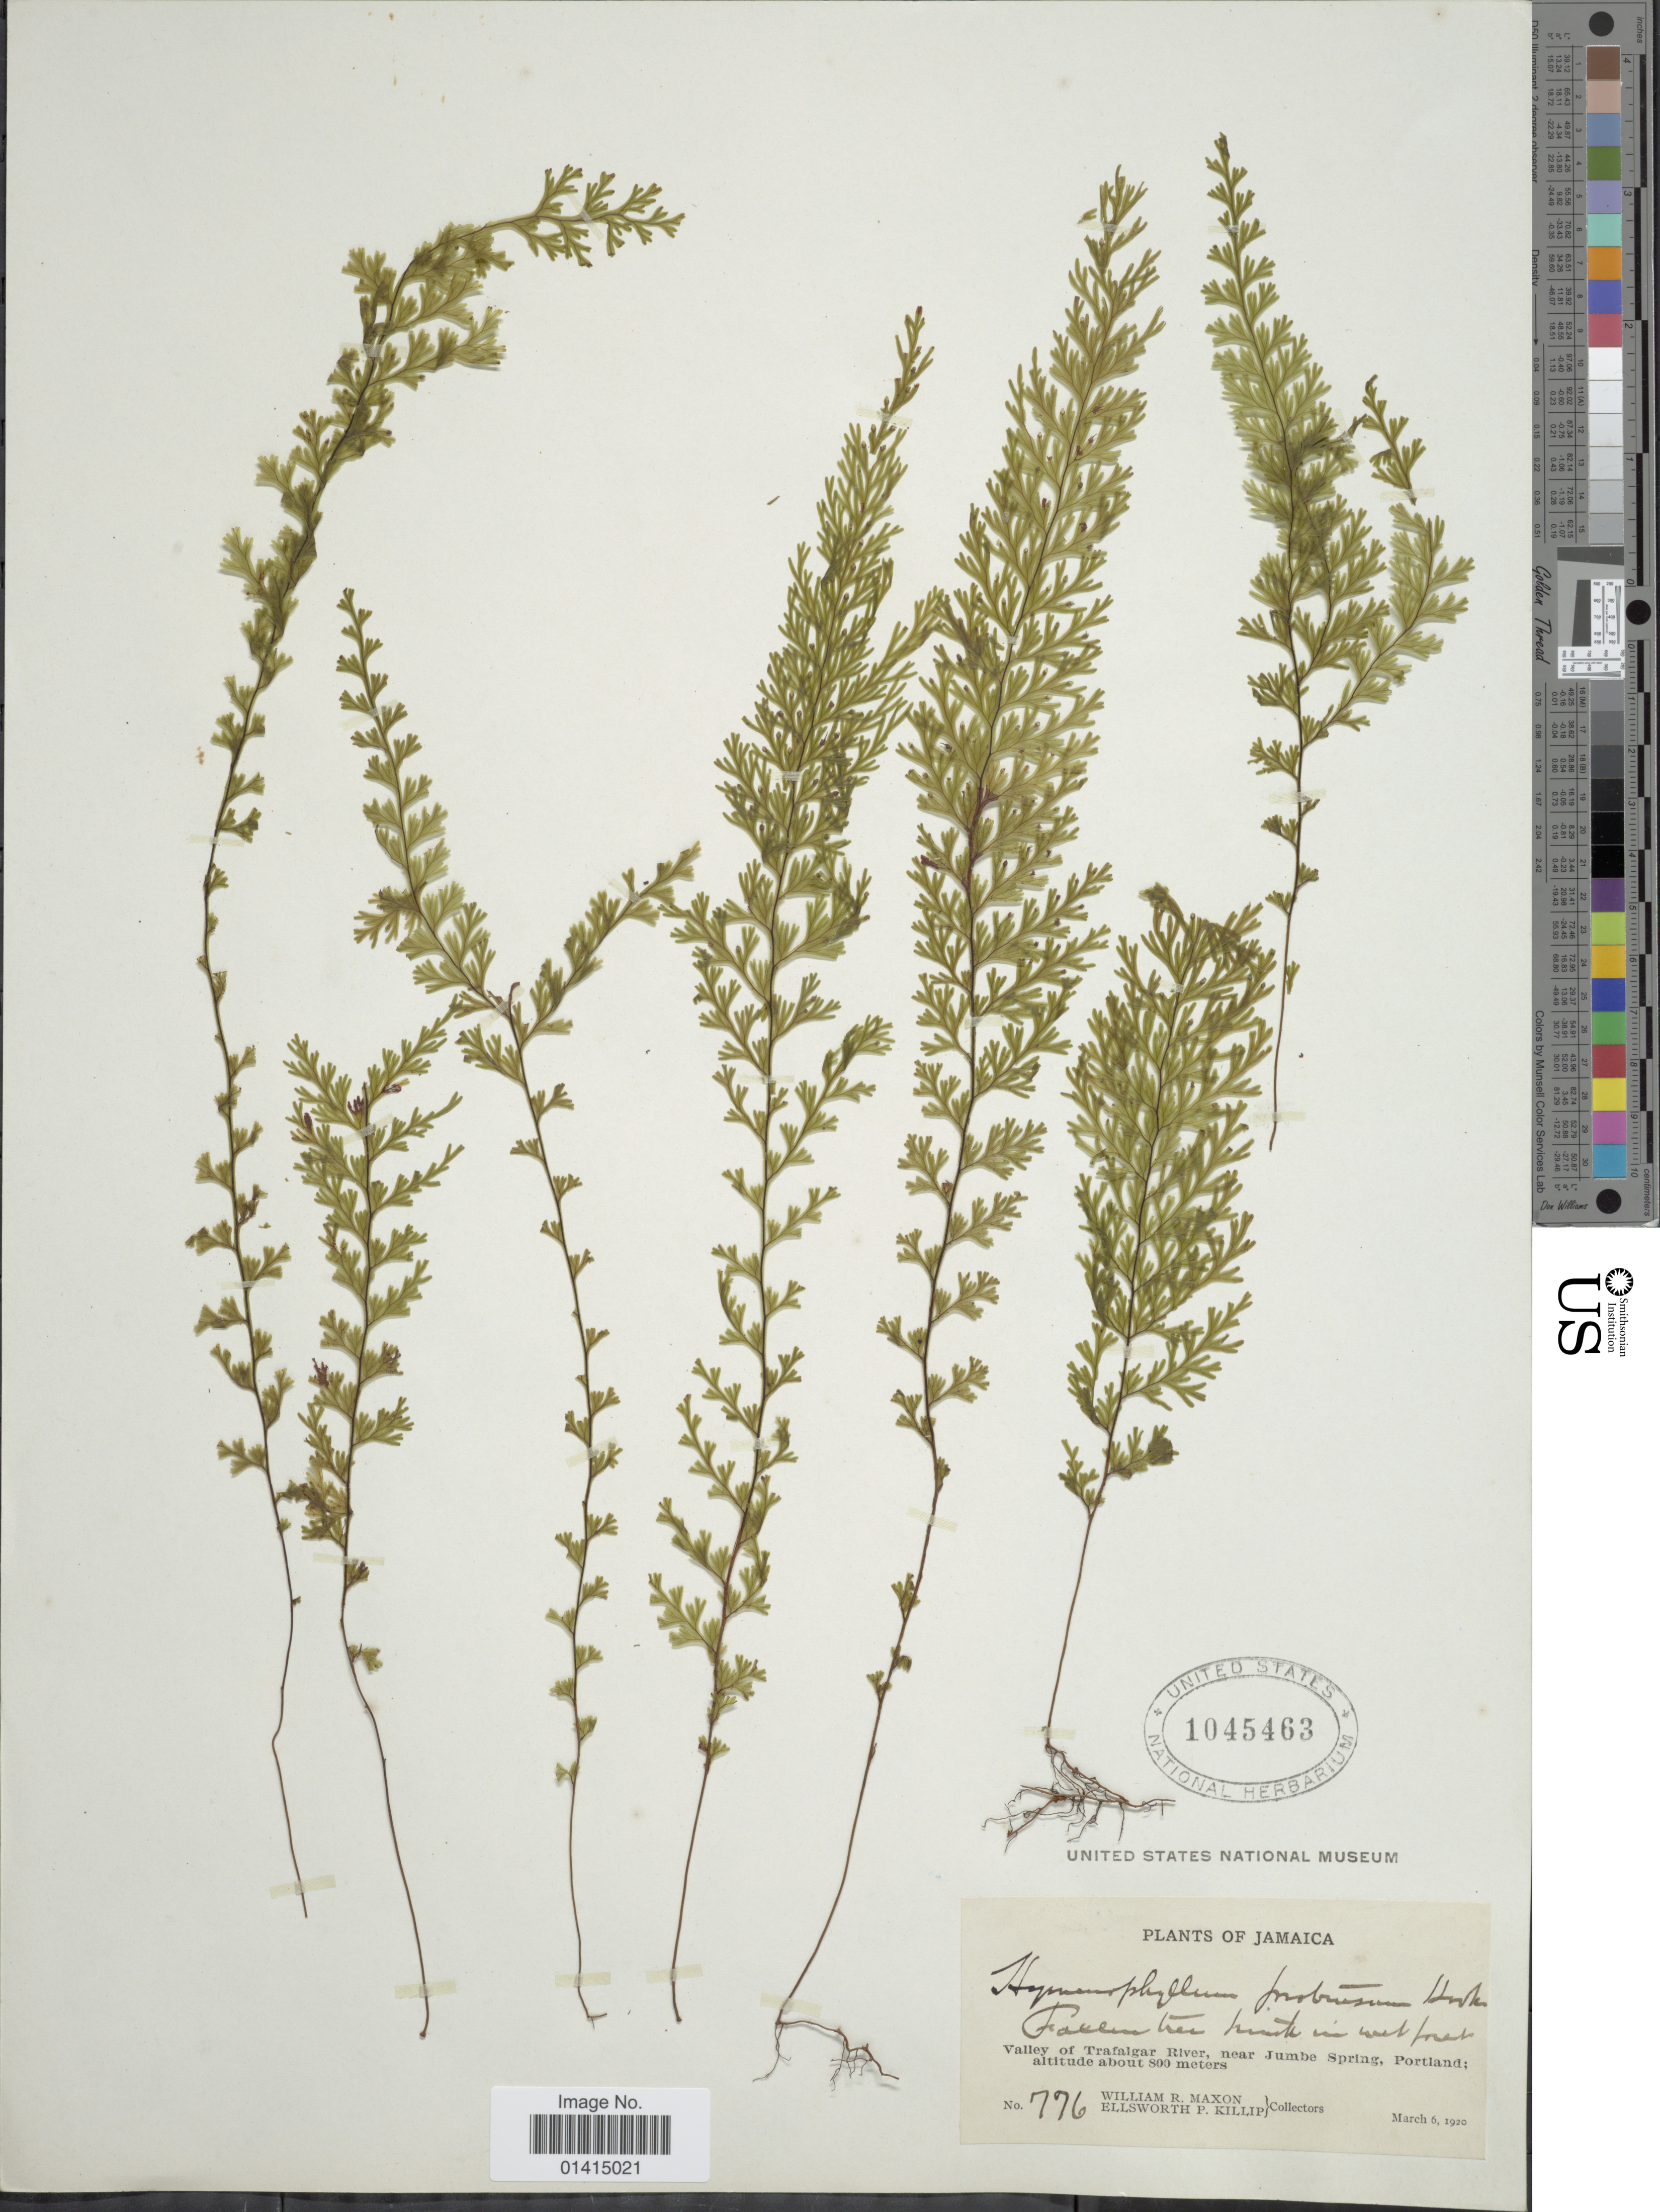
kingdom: Plantae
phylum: Tracheophyta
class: Polypodiopsida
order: Hymenophyllales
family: Hymenophyllaceae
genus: Hymenophyllum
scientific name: Hymenophyllum decurrens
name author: (Jacq.) Sw.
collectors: W. R. Maxon & E. P. Killip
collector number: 776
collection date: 1920-03-06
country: Jamaica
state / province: Portland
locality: Valley of Trafalgar River, near Jumbe Spring, Portland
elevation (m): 800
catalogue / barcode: US 1045463